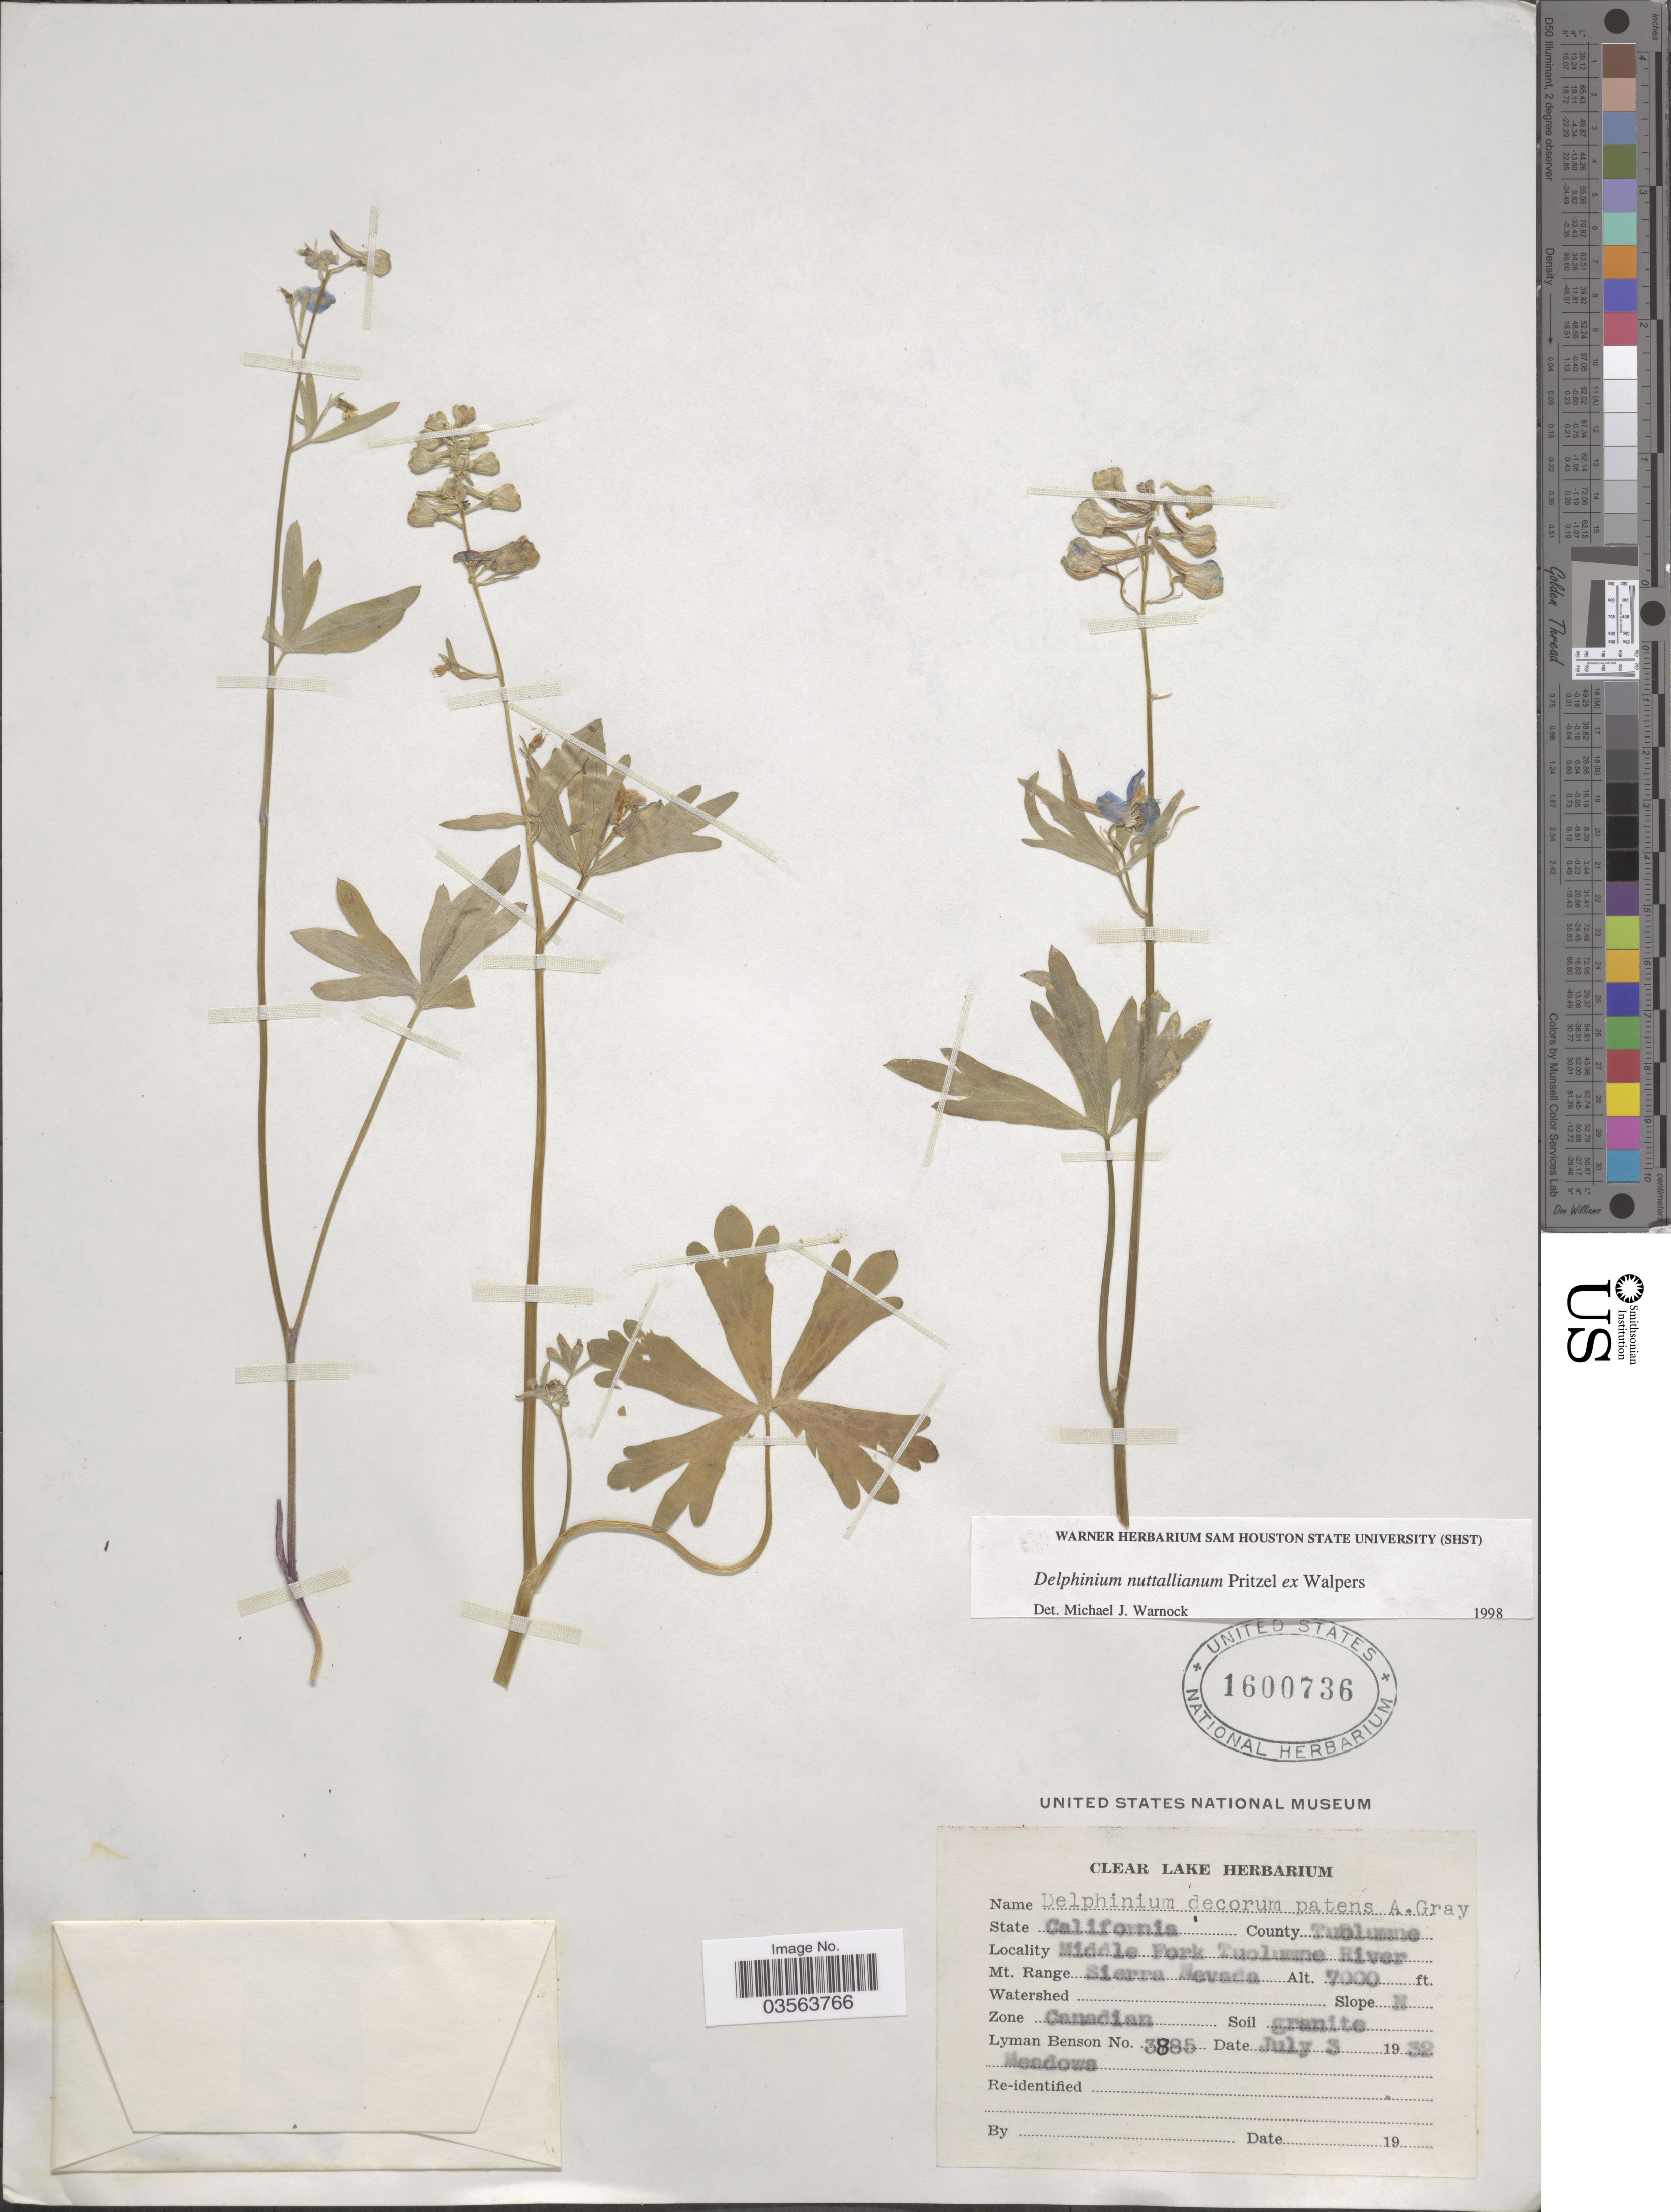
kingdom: Plantae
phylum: Tracheophyta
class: Magnoliopsida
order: Ranunculales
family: Ranunculaceae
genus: Delphinium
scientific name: Delphinium nuttallianum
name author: E. Pritz. ex Walpers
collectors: L. D. Benson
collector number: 3885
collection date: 1932-07-03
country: United States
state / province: California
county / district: Tuolumne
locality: County Tuolumne. Middle Fork Tuolumne River. Mt. Range Sierra Nevada. Slope N. Zone Canadian.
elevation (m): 2134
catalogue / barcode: US 1600736